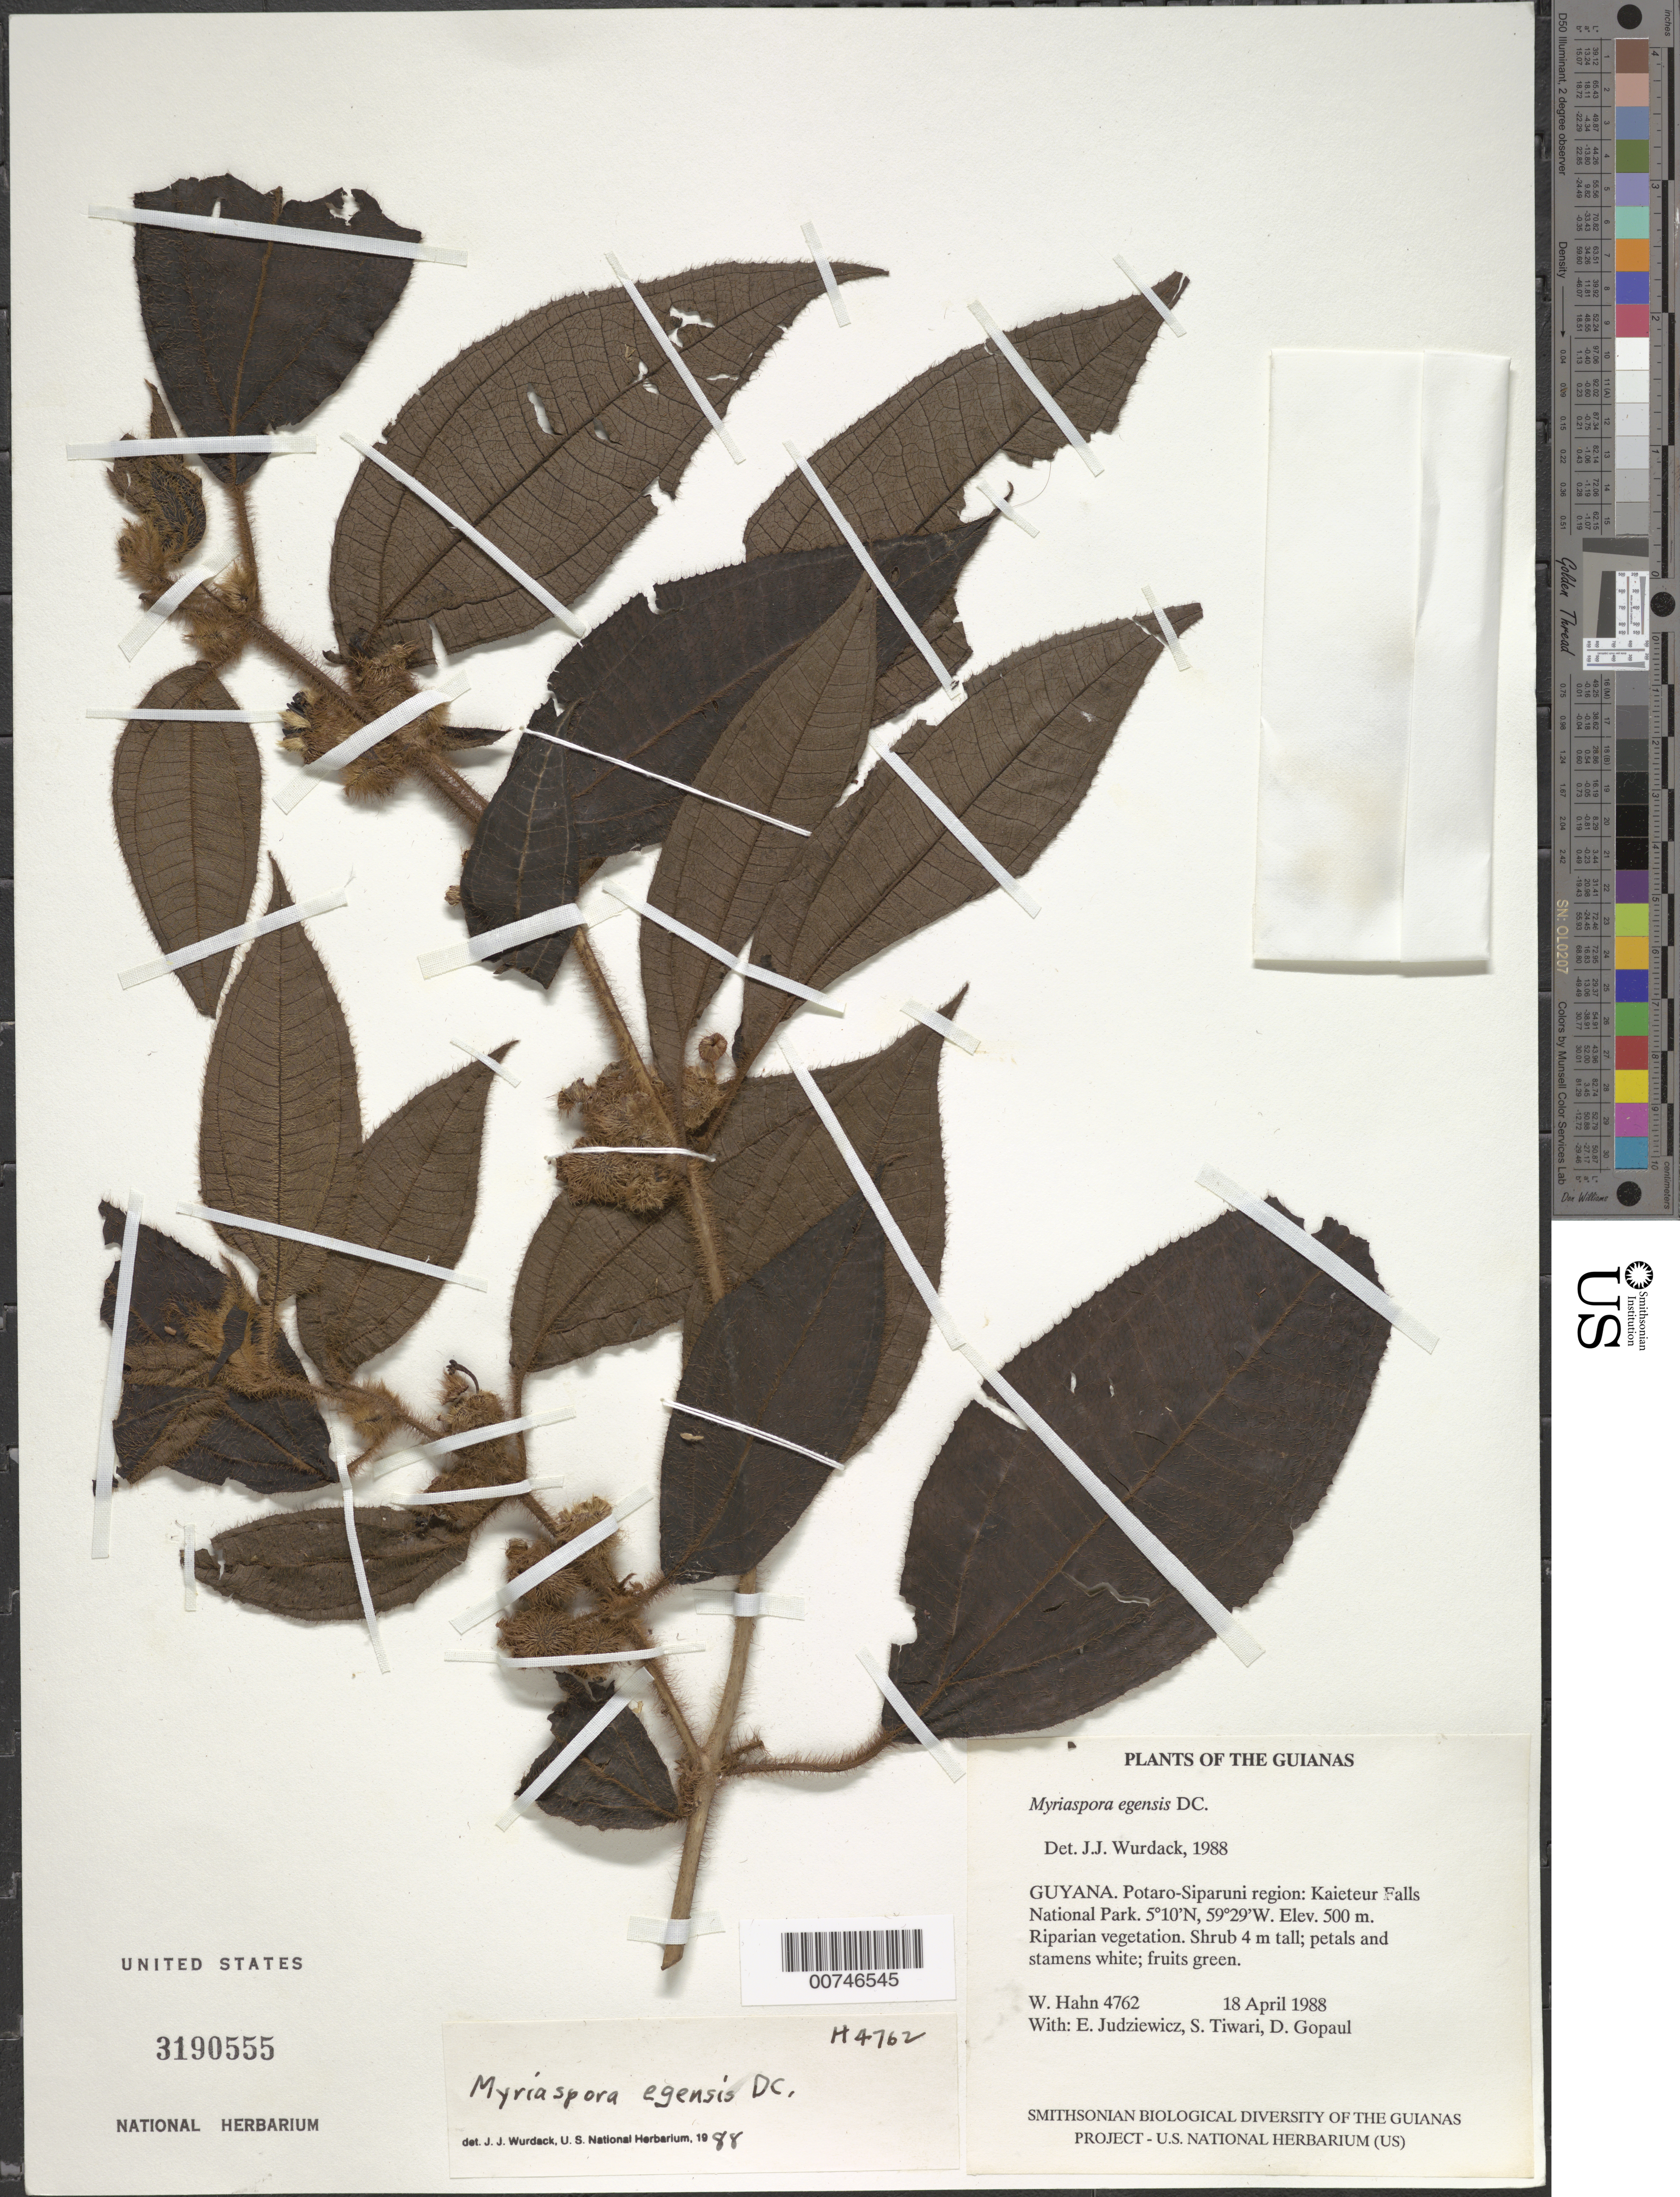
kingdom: Plantae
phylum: Tracheophyta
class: Magnoliopsida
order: Myrtales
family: Melastomataceae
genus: Bellucia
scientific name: Bellucia egensis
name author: (DC.) Penneys et al.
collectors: W. Hahn, E. J. Judziewicz, S. Tiwari & D. Gopaul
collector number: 4762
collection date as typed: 18 April 1988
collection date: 1988-04-18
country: Guyana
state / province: Potaro-Siparuni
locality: Kaieteur Falls National Park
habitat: Riparian vegetation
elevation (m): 500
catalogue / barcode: US 3190555